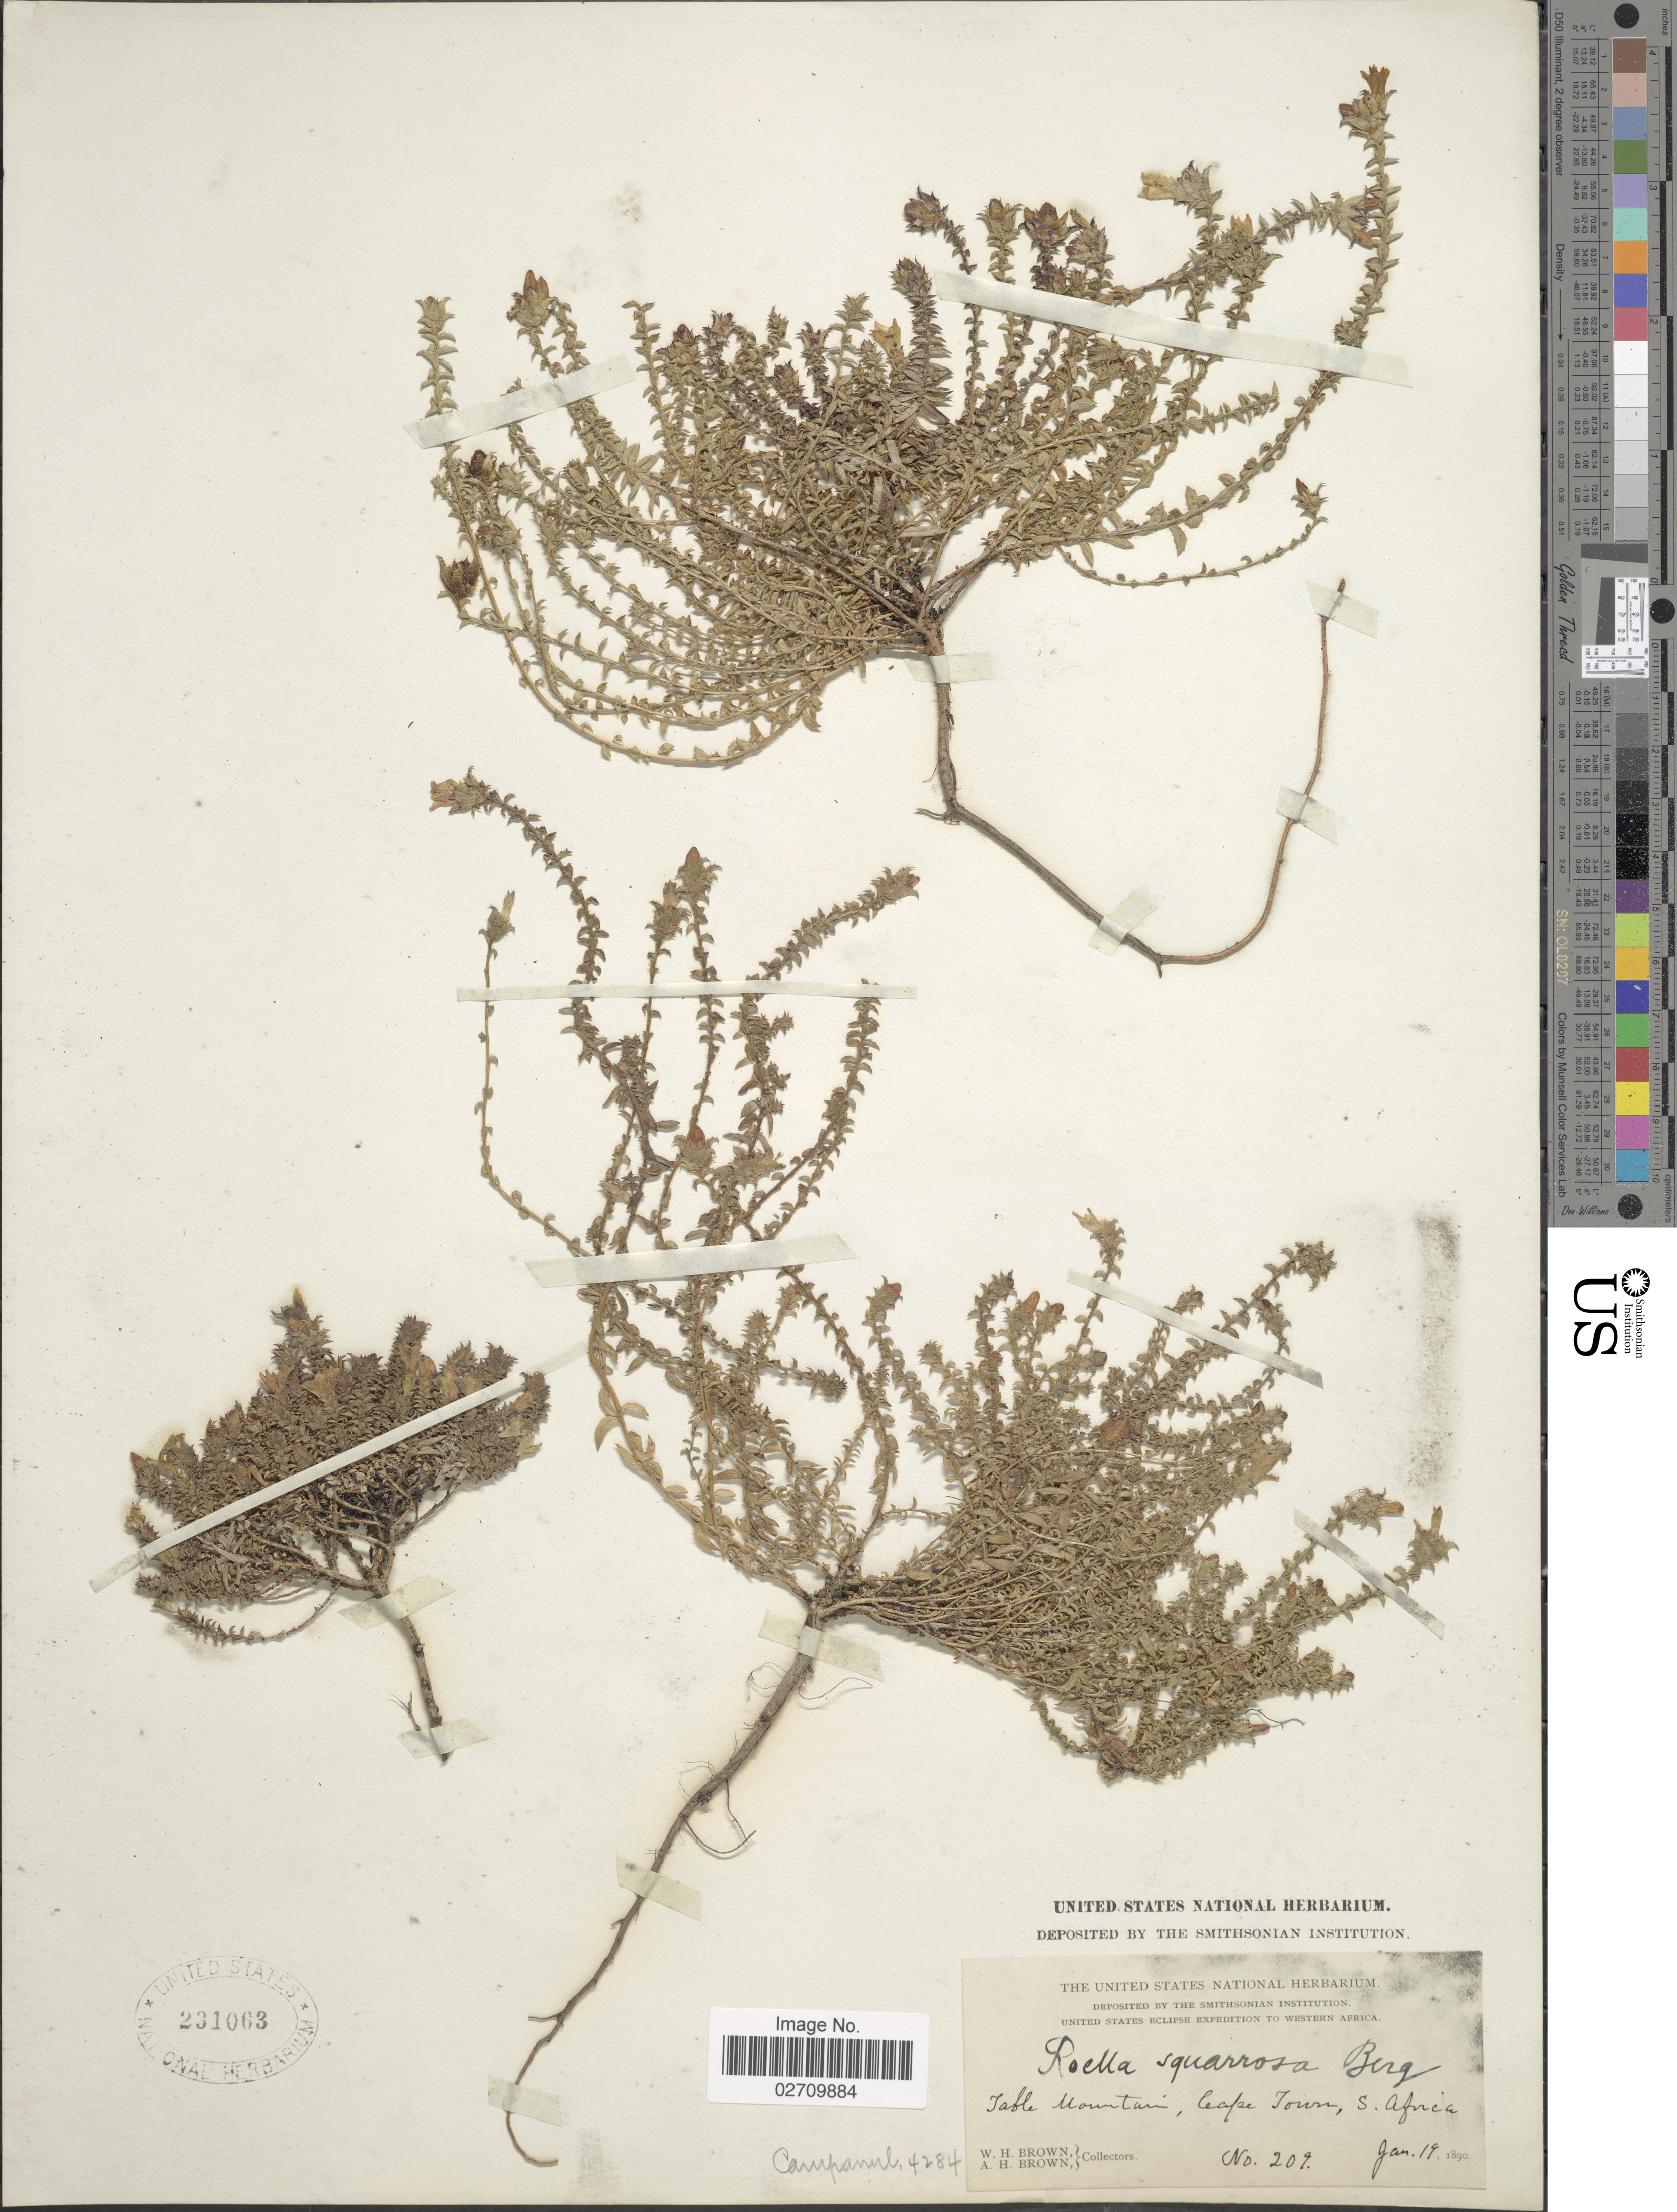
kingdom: Plantae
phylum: Tracheophyta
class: Magnoliopsida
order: Asterales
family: Campanulaceae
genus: Roella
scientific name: Roella squarrosa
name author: P.J. Bergius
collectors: W. H. Brown & A. H. Brown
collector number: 209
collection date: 1890-01-19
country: South Africa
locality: Table Mountain, Cape Town, S. Africa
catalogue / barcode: US 231063